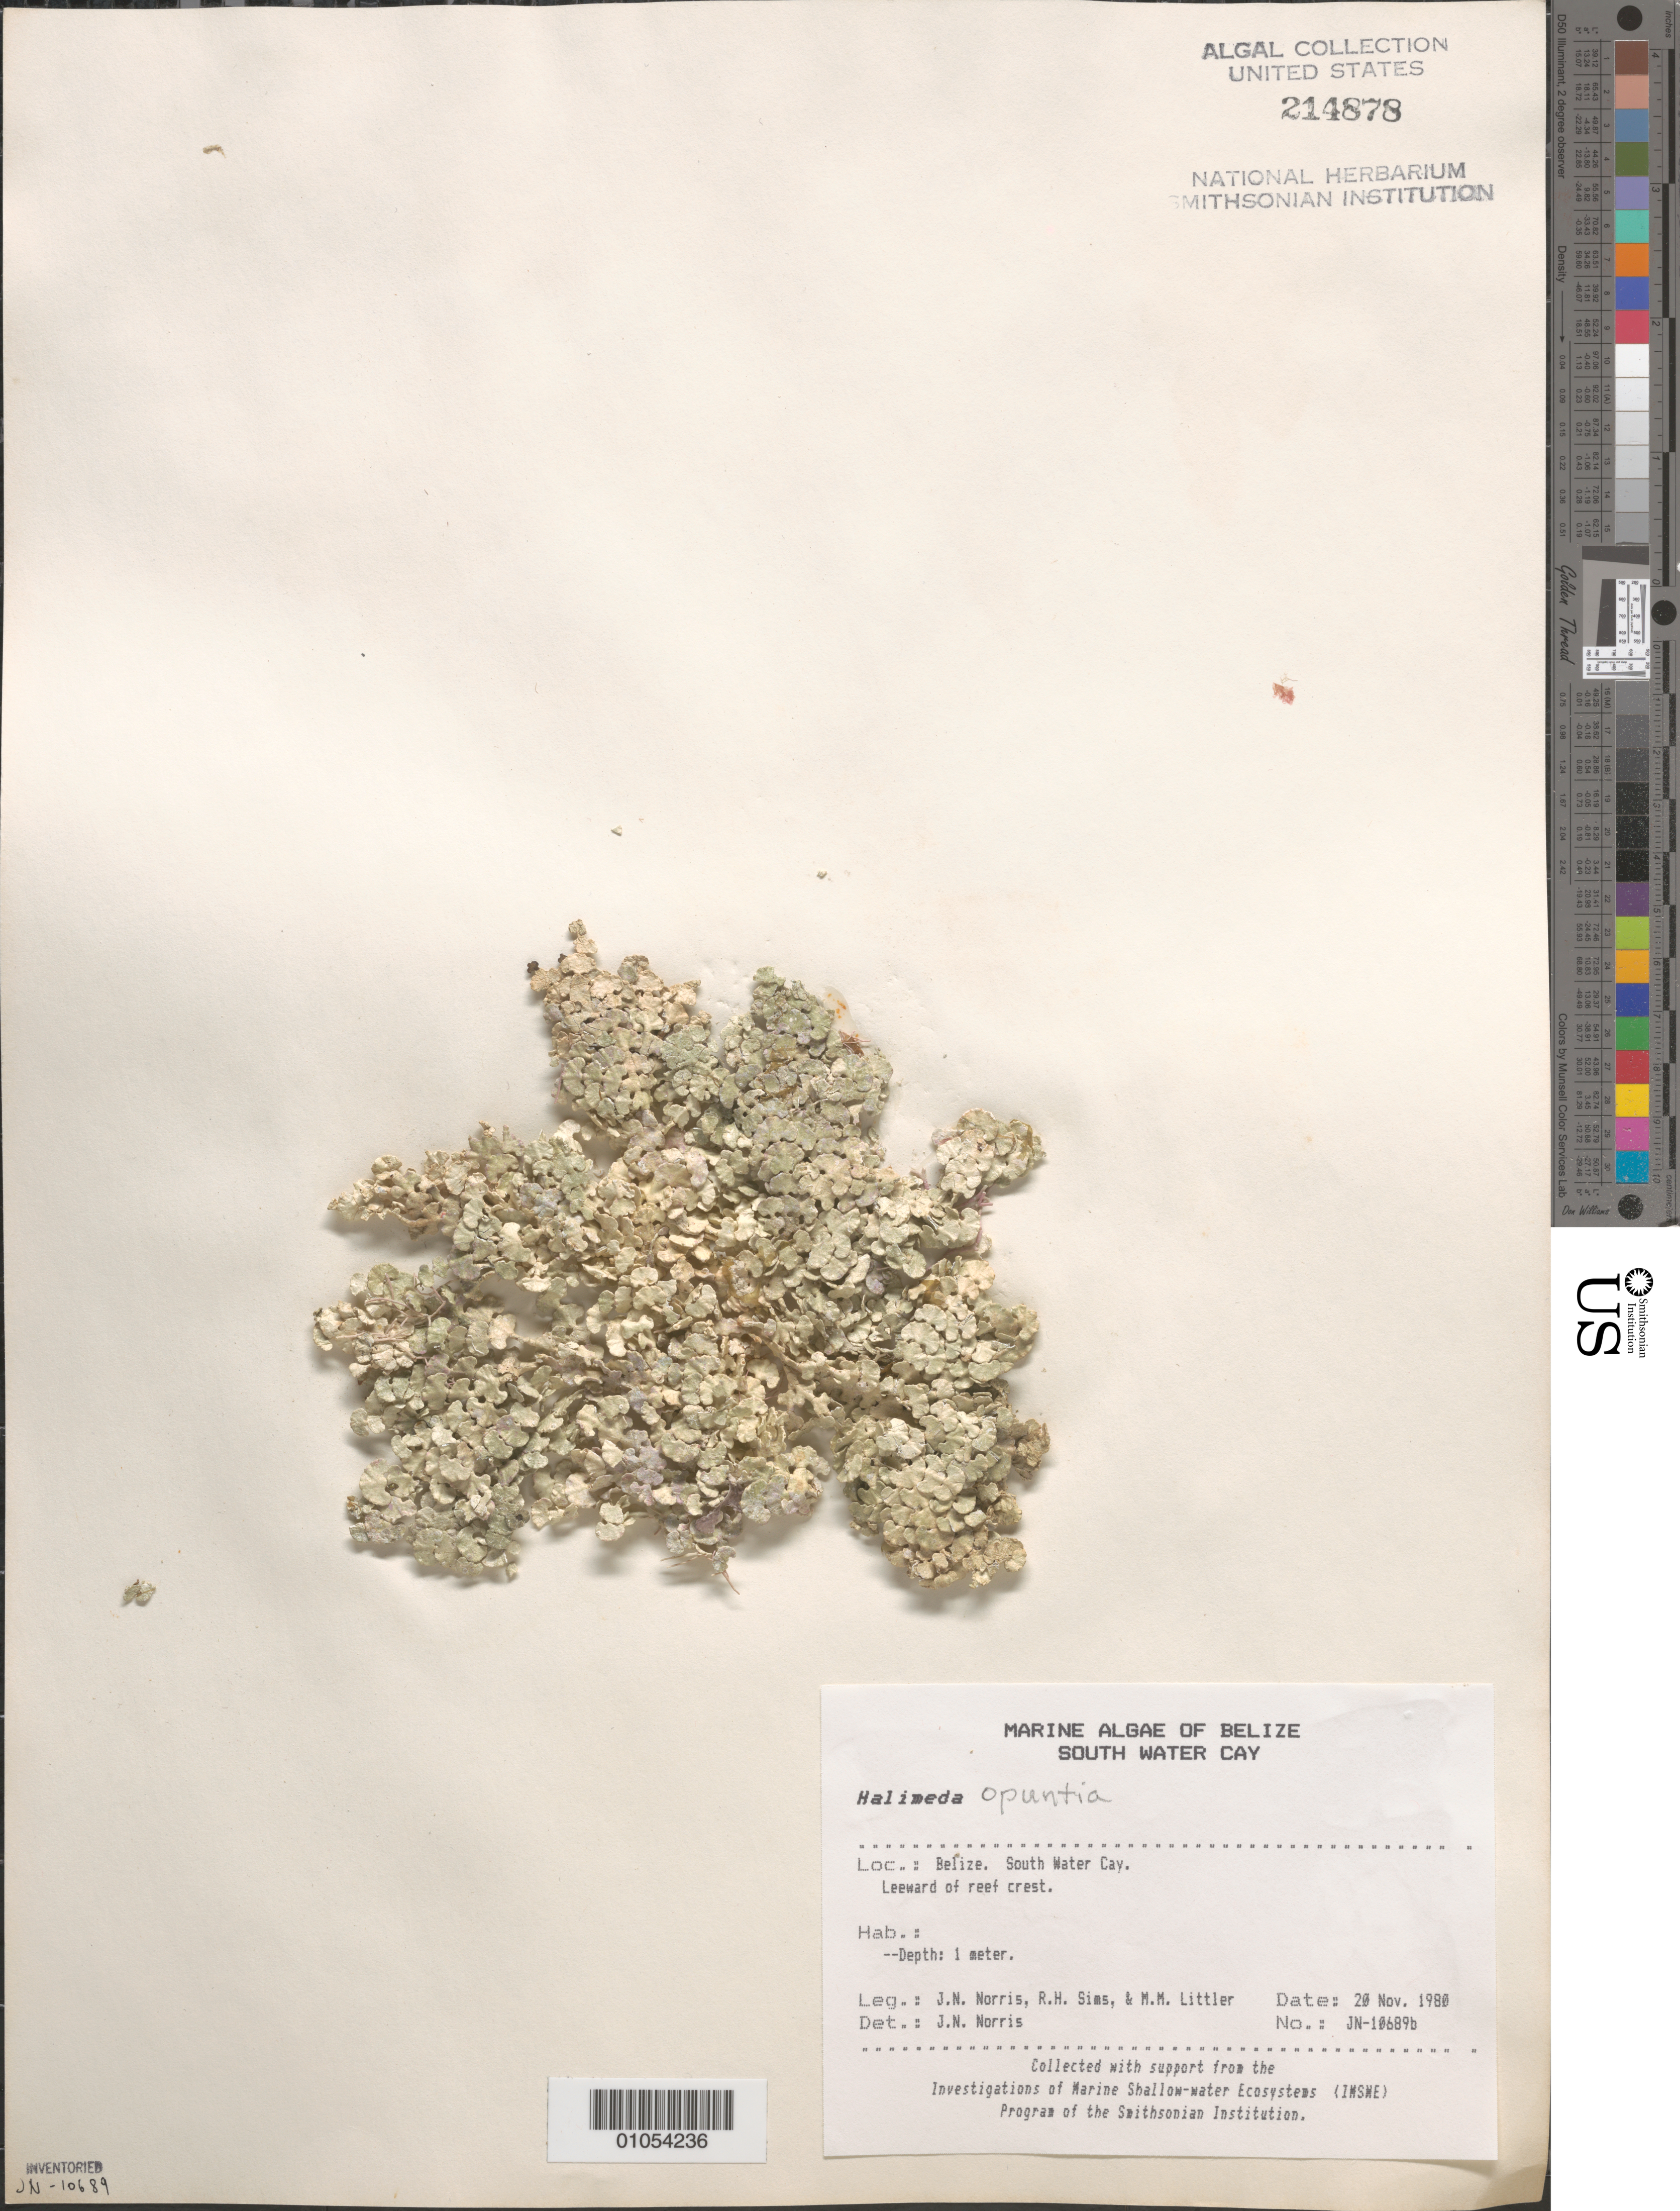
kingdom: Plantae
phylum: Chlorophyta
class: Ulvophyceae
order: Bryopsidales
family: Halimedaceae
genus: Halimeda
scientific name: Halimeda opuntia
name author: (L.) J.V.Lamouroux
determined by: Norris, James N.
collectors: J. N. Norris, R. H. Sims & M. M. Littler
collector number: JN-10689b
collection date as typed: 20 Nov 1980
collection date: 1980-11-20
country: Belize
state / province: Stann Creek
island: South Water Cay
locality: Leeward of reef crest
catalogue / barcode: US 214878